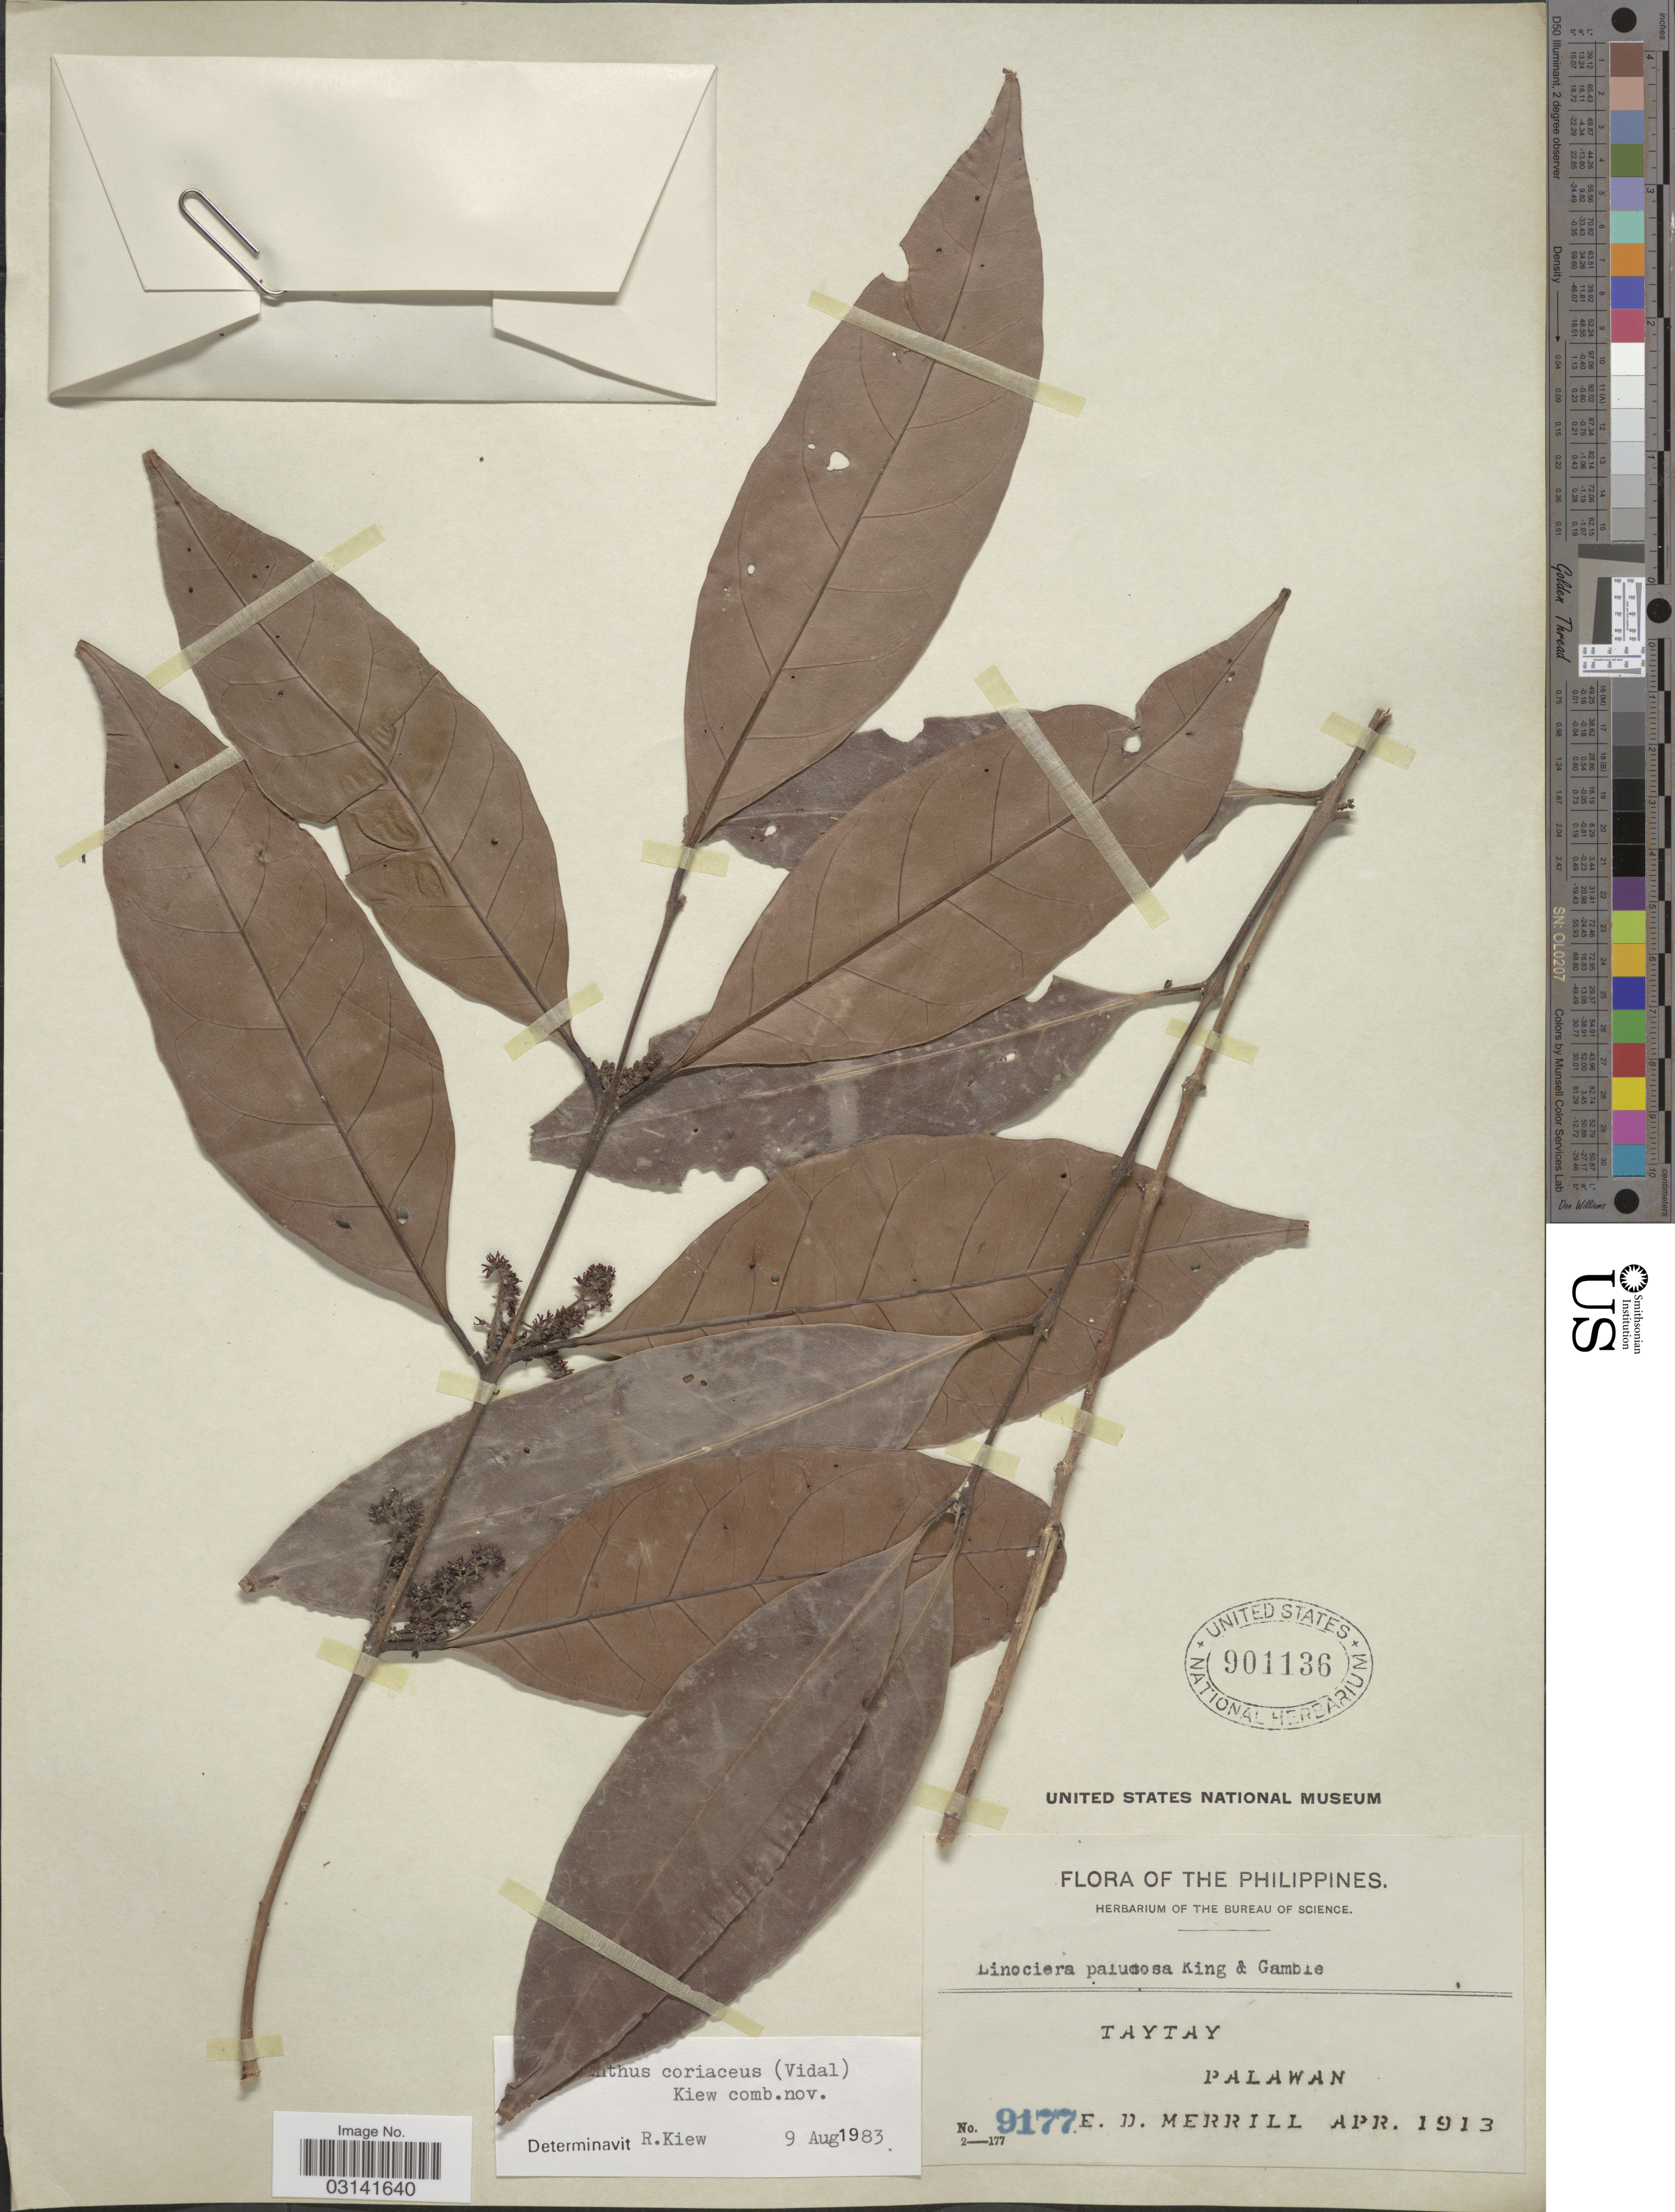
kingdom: Plantae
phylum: Tracheophyta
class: Magnoliopsida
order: Lamiales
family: Oleaceae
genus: Chionanthus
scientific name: Chionanthus coriaceus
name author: (S. Vidal) Y.P. Yang & S.Y. Lu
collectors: E. D. Merrill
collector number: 9177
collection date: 1913-04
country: Philippines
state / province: Mimaropa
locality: Taytay. Palawan.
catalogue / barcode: US 901136